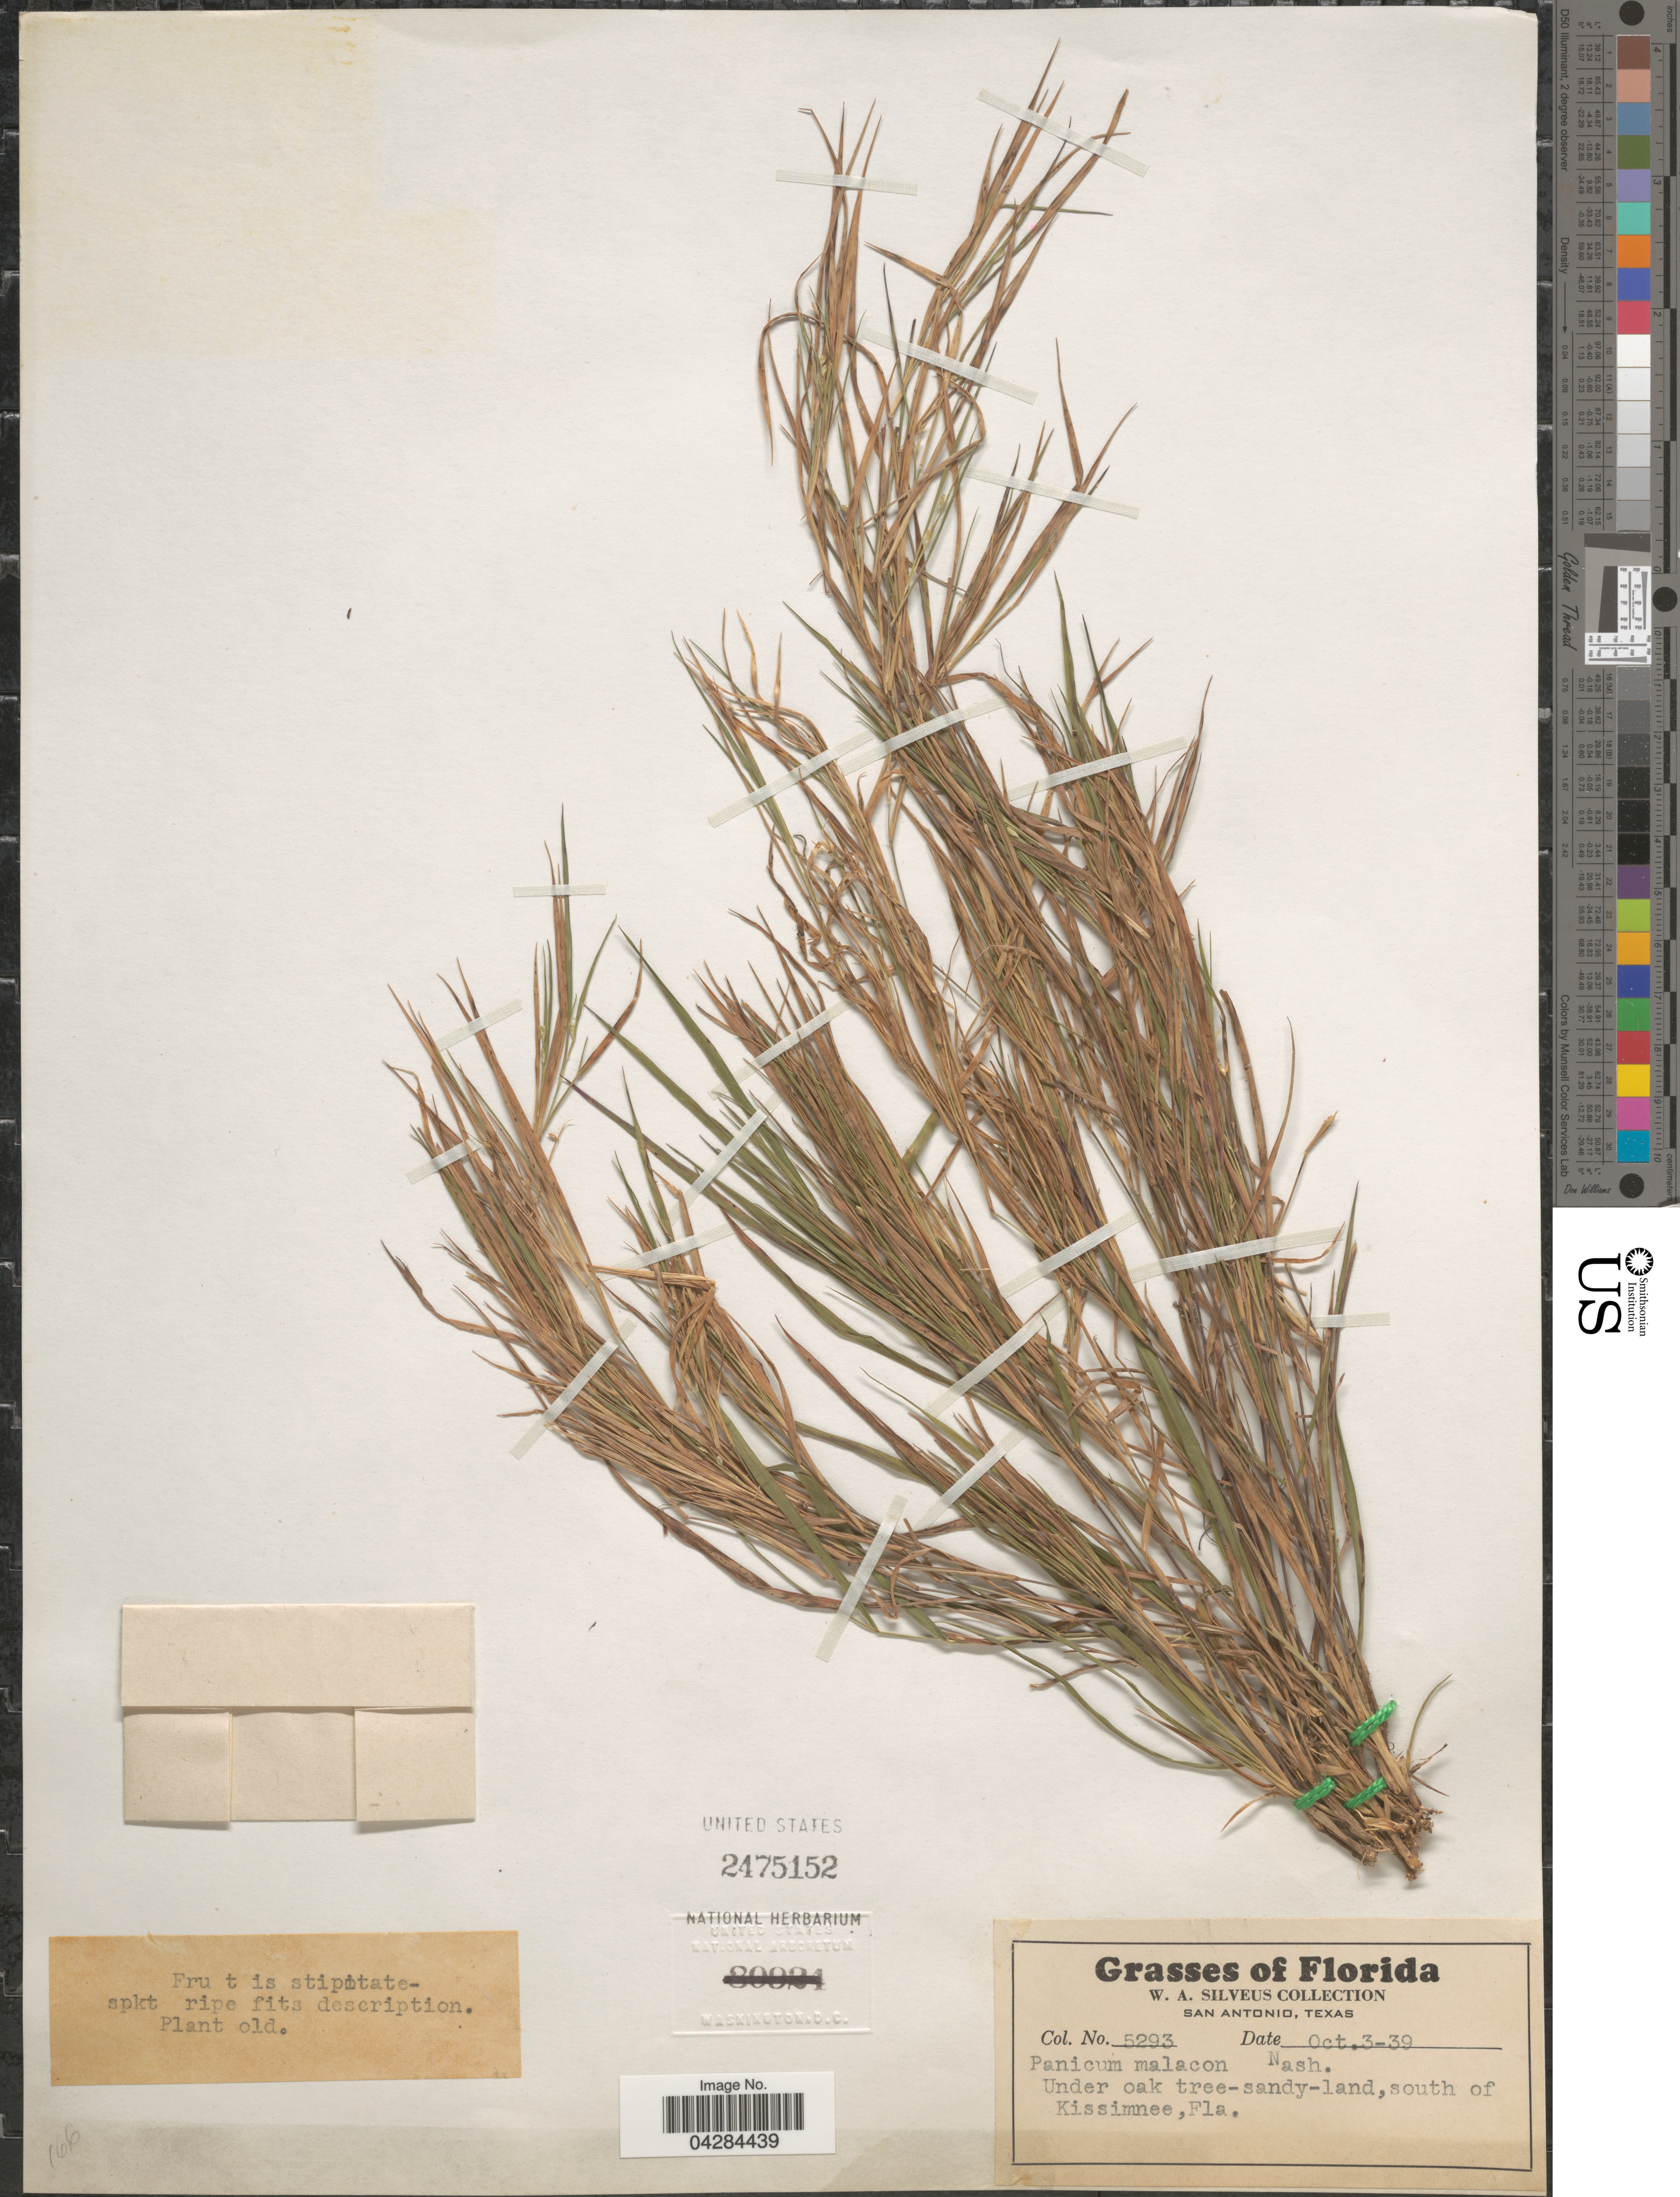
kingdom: Plantae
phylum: Tracheophyta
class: Liliopsida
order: Poales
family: Poaceae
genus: Dichanthelium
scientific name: Dichanthelium ovale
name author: (Elliott) Gould & C.A. Clark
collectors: W. Silveus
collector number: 5293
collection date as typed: Transcribed d/m/y: 3/10/39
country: United States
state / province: Florida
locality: Under oak tree-sandy-land,south of Kissimnee.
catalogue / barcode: US 2475152